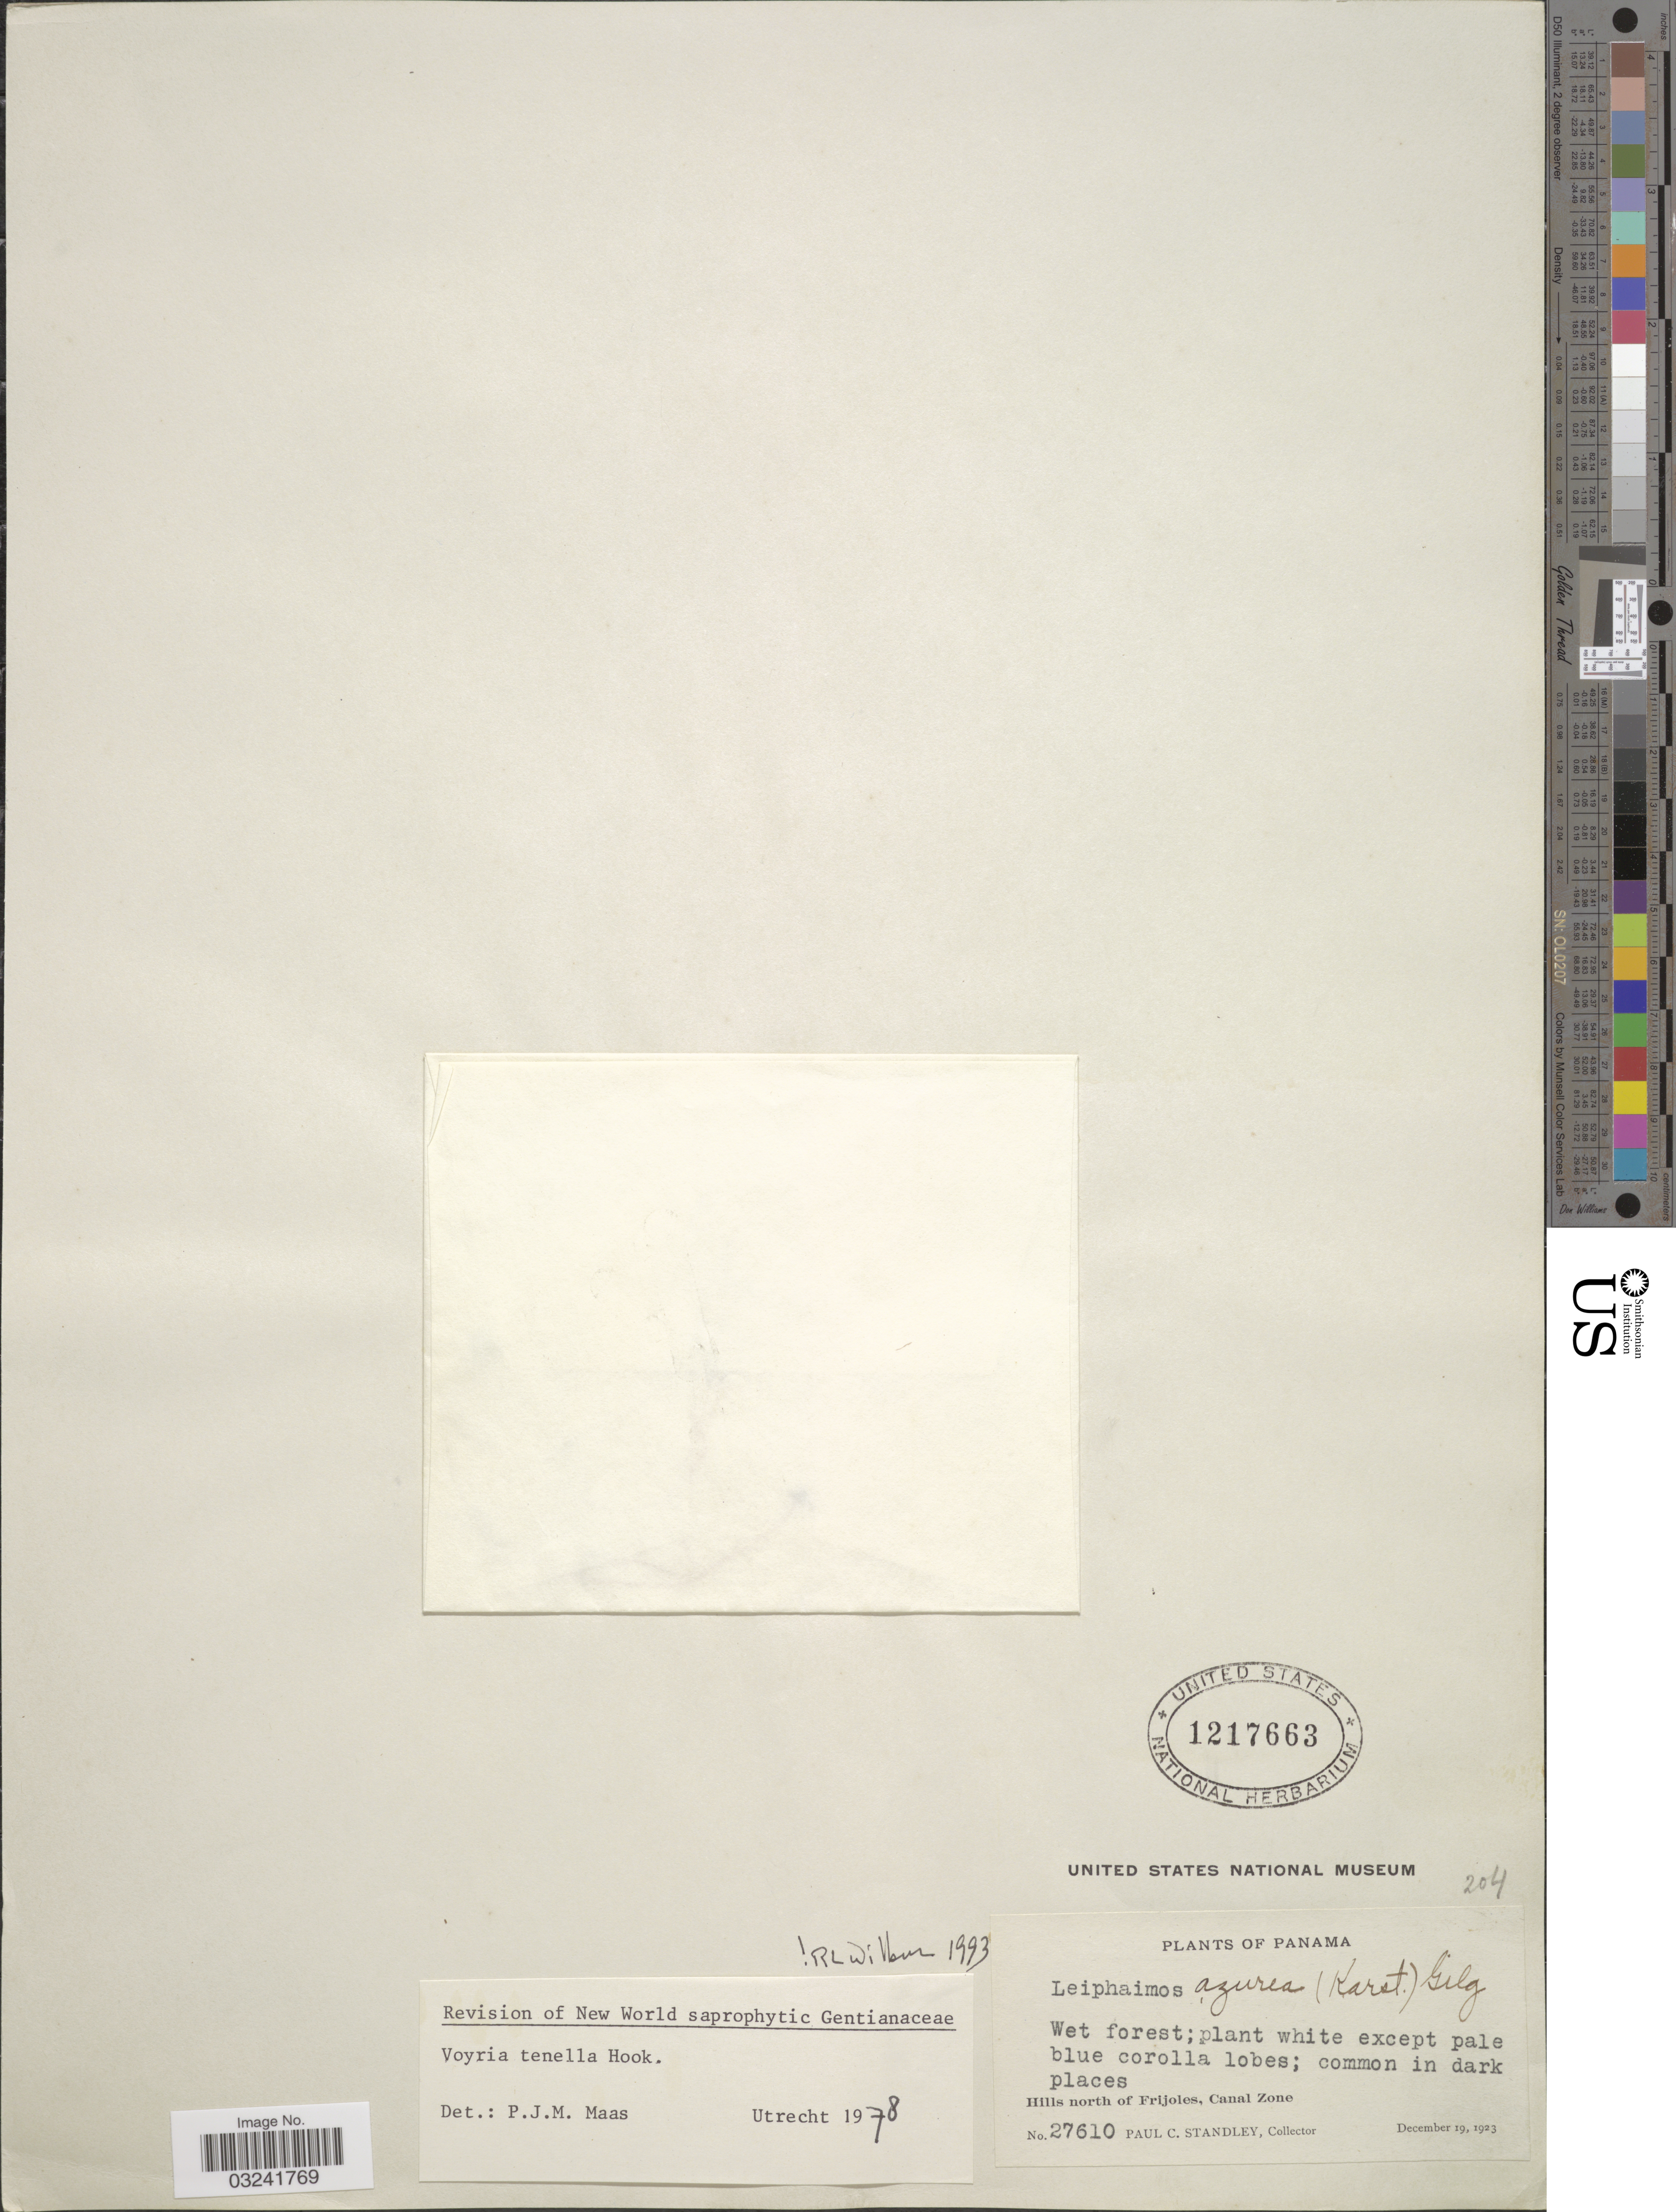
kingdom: Plantae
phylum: Tracheophyta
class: Magnoliopsida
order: Gentianales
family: Gentianaceae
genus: Voyria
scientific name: Voyria tenella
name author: Guilding ex Hook.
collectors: P. C. Standley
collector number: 27610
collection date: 1923-12-19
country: Panama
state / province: Colón / Panamá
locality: Hills north of Frijoles, Canal Zone.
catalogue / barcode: US 1217663